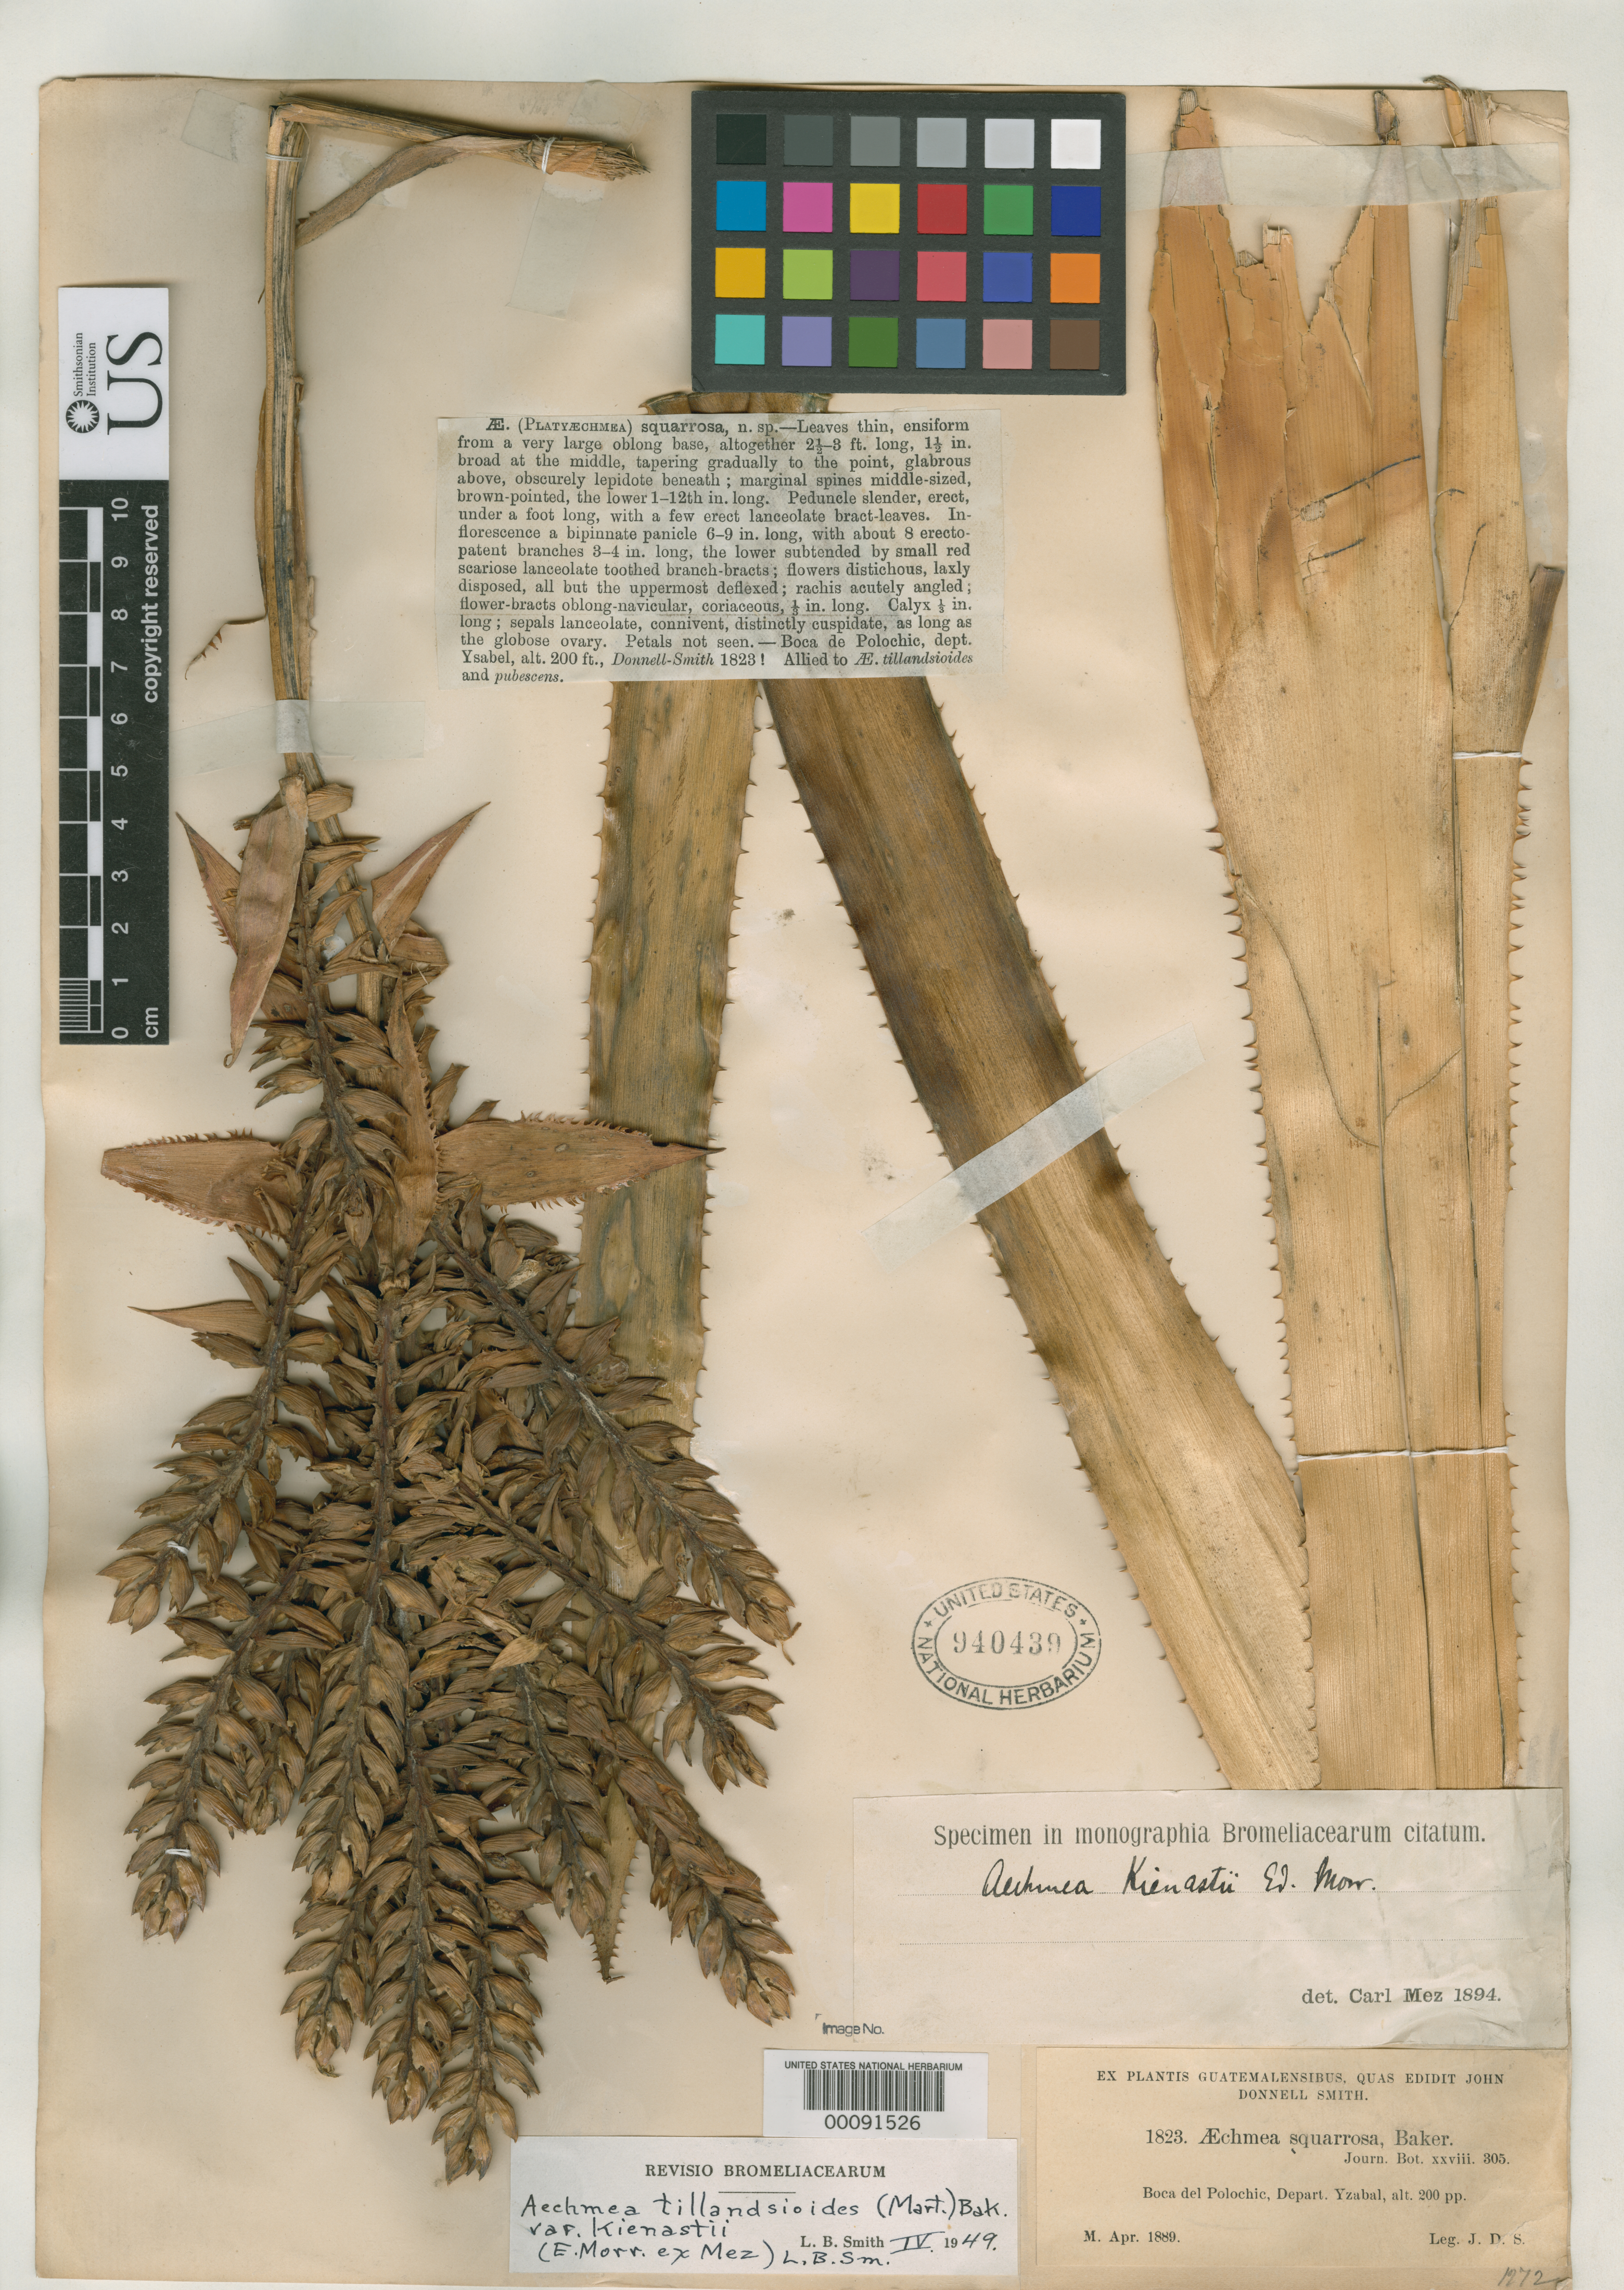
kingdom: Plantae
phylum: Tracheophyta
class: Liliopsida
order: Poales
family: Bromeliaceae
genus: Aechmea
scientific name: Aechmea squarrosa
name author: Baker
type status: Isotype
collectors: J. Donnell Smith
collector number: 1823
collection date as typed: Apr 1889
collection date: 1889-04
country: Guatemala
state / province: Izabal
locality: Polochic River.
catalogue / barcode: US 940439